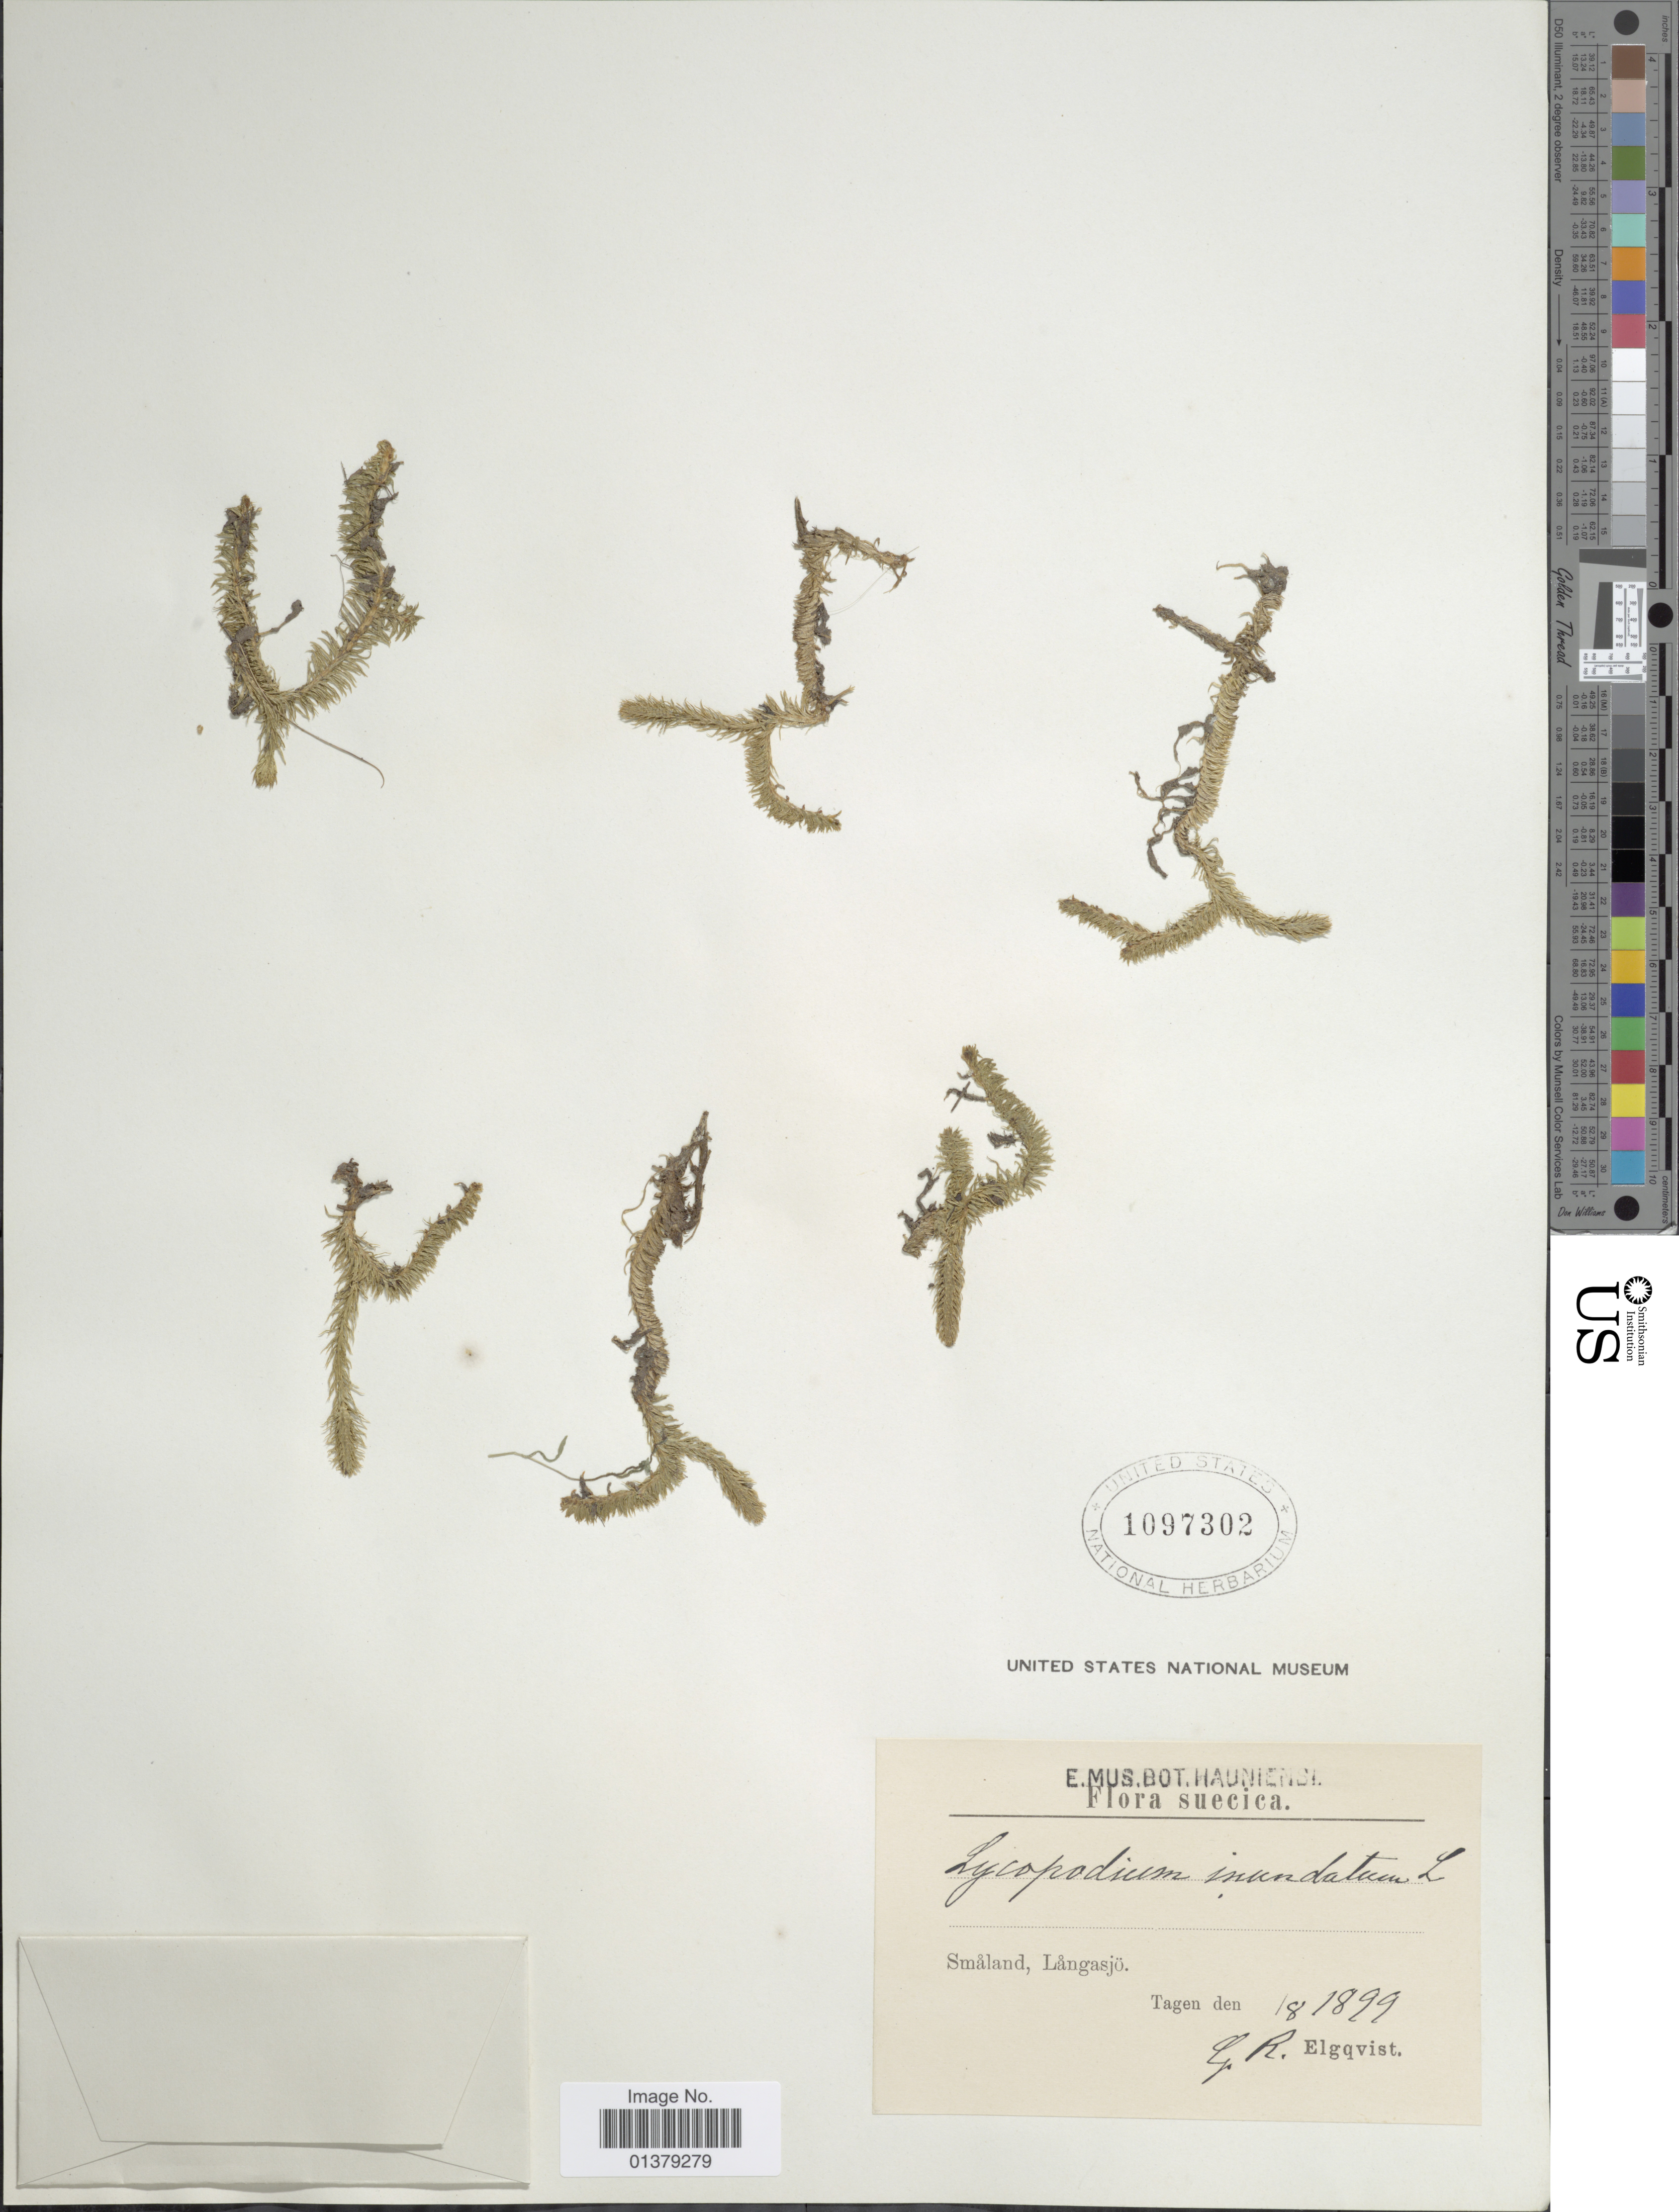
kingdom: Plantae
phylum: Tracheophyta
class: Lycopodiopsida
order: Lycopodiales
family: Lycopodiaceae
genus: Lycopodiella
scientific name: Lycopodiella inundata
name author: (L.) Holub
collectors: G. Elgqvist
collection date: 1899-08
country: Sweden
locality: Småland, Långasjö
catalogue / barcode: US 1097302